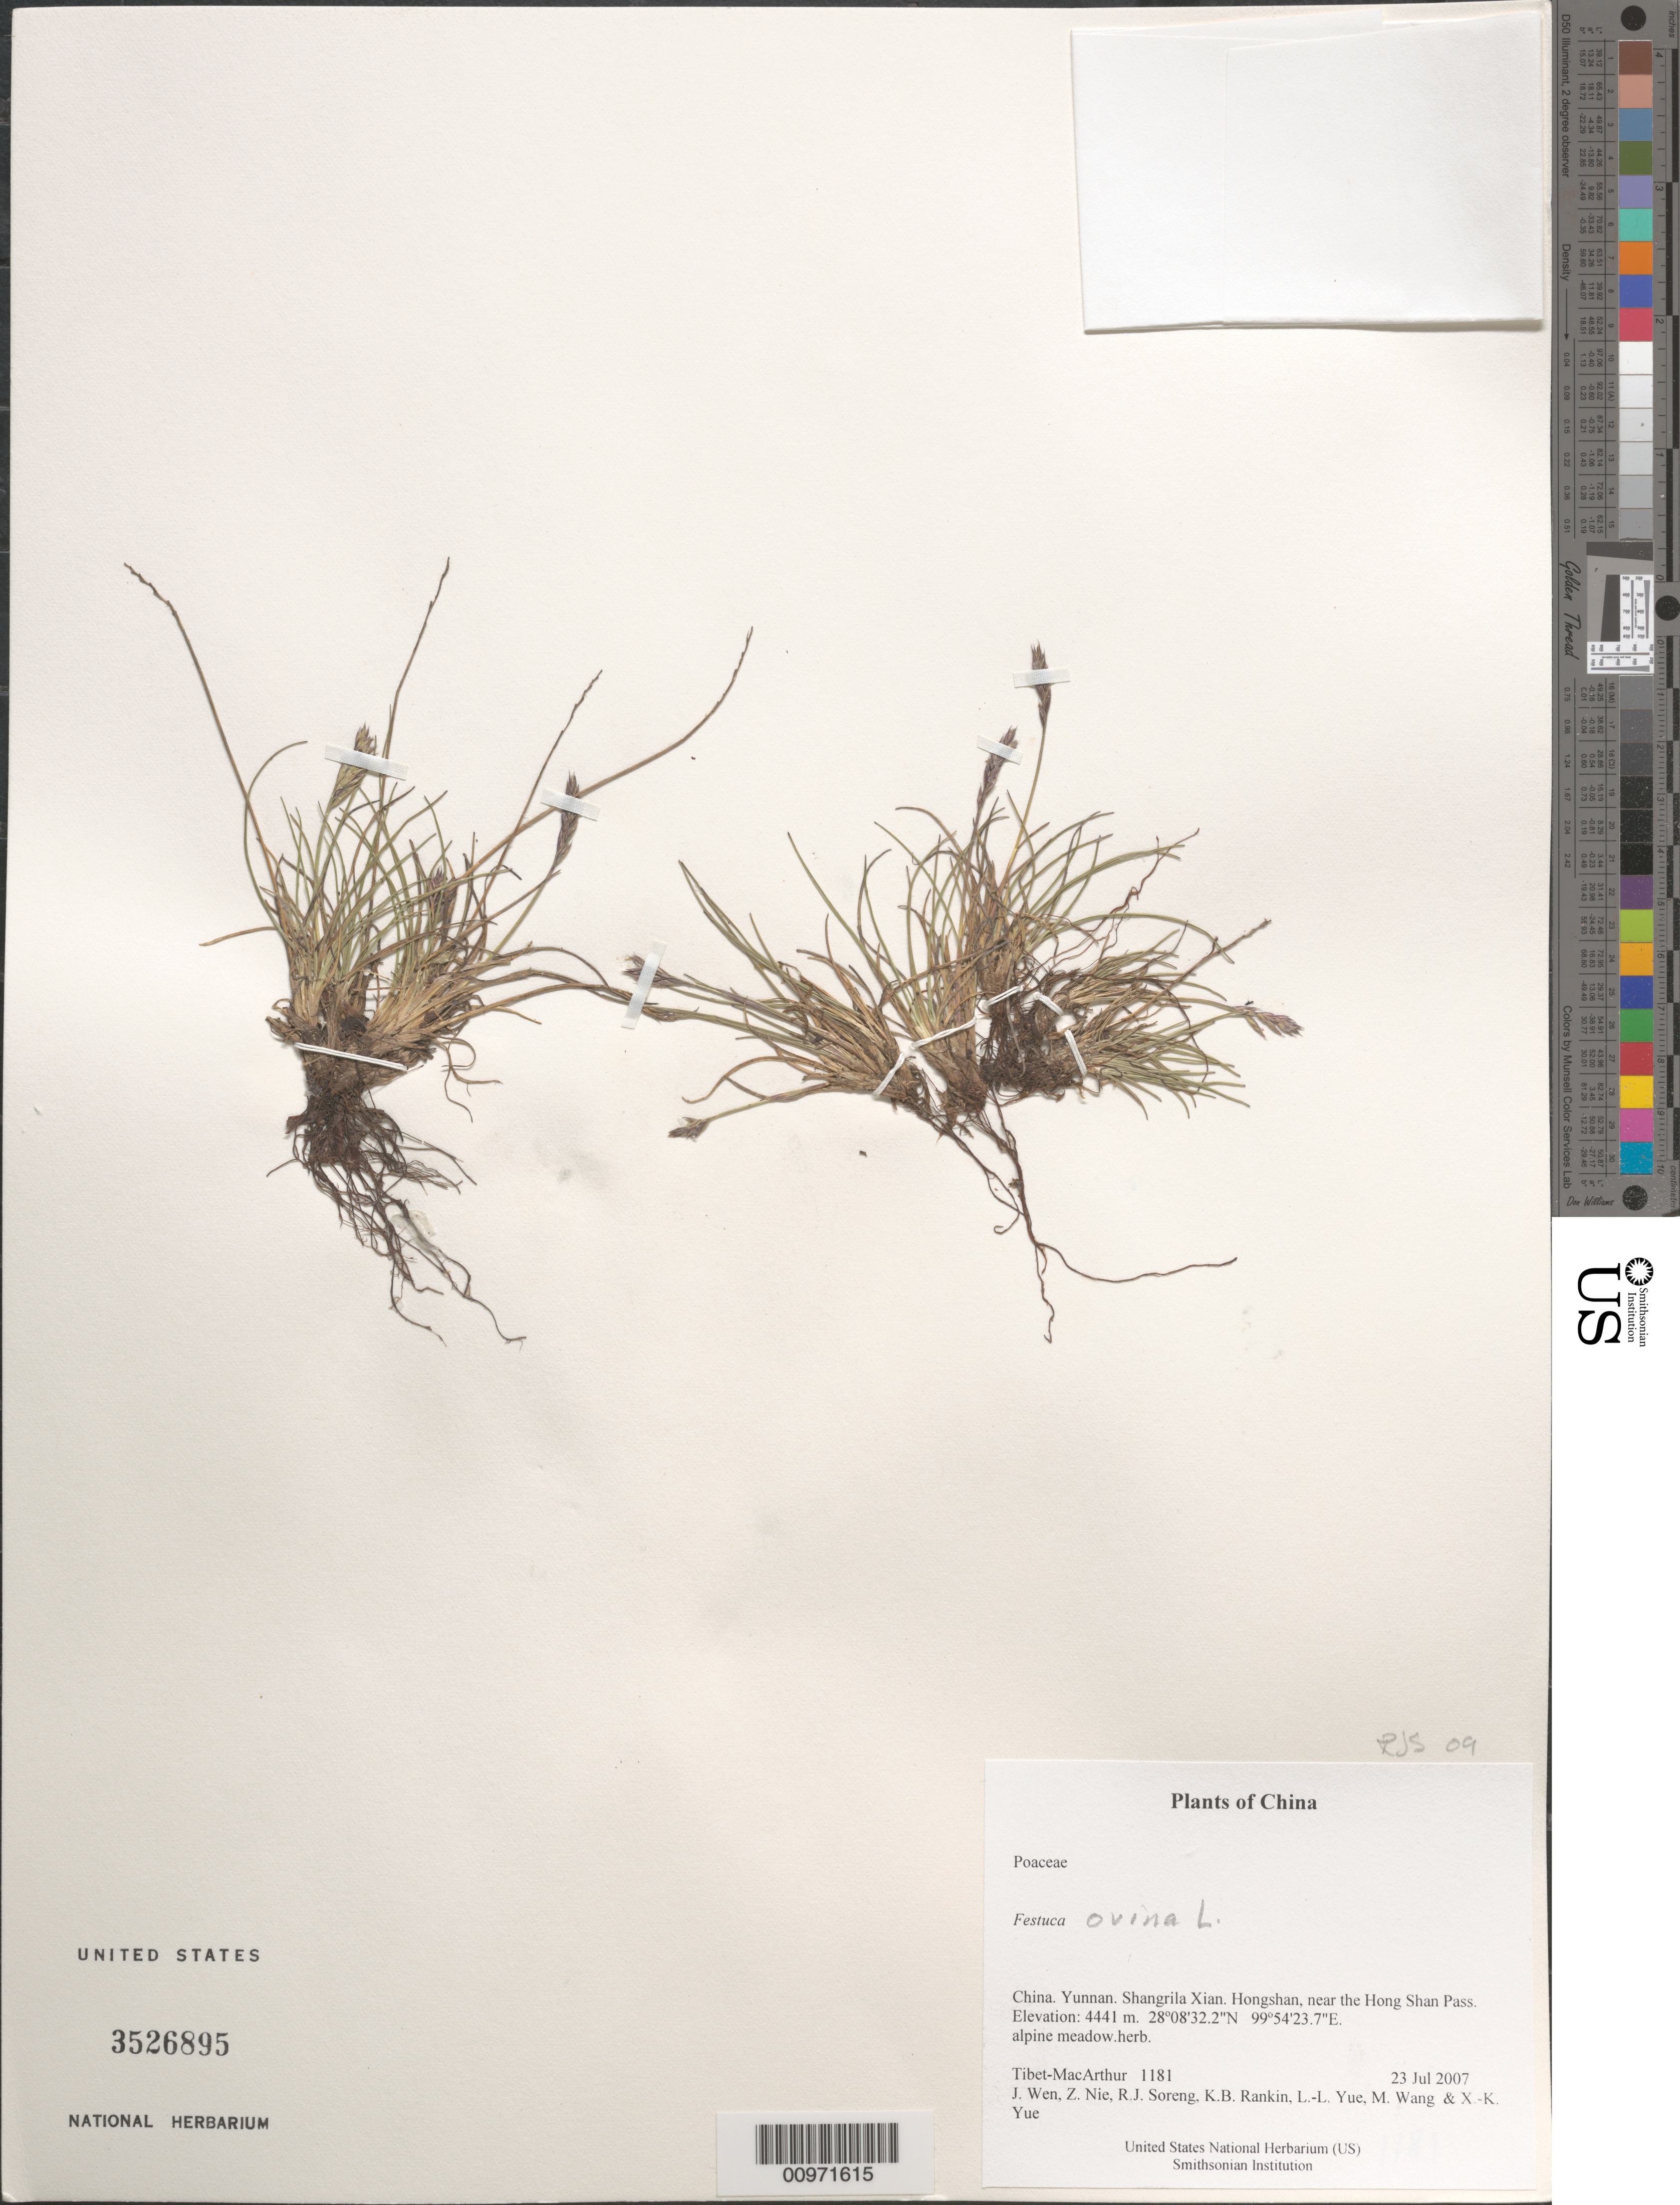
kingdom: Plantae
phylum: Tracheophyta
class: Liliopsida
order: Poales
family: Poaceae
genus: Festuca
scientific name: Festuca ovina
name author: Hack.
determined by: Soreng, Robert J., Research Associate (BOT), Smithsonian Institution - National Museum of Natural History (UNITED STATES)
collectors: Tibet-MacArthur, J. Wen, Z. Nie, R. J. Soreng, K. Rankin, L. Yue, M. Wang & X. Yue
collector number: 1181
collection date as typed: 23 Jul 2007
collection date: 2007-07-23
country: China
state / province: Yunnan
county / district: Shangrila Xian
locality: Hongshan, near the Hong Shan Pass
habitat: alpine meadow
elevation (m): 4441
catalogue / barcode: US 3526895